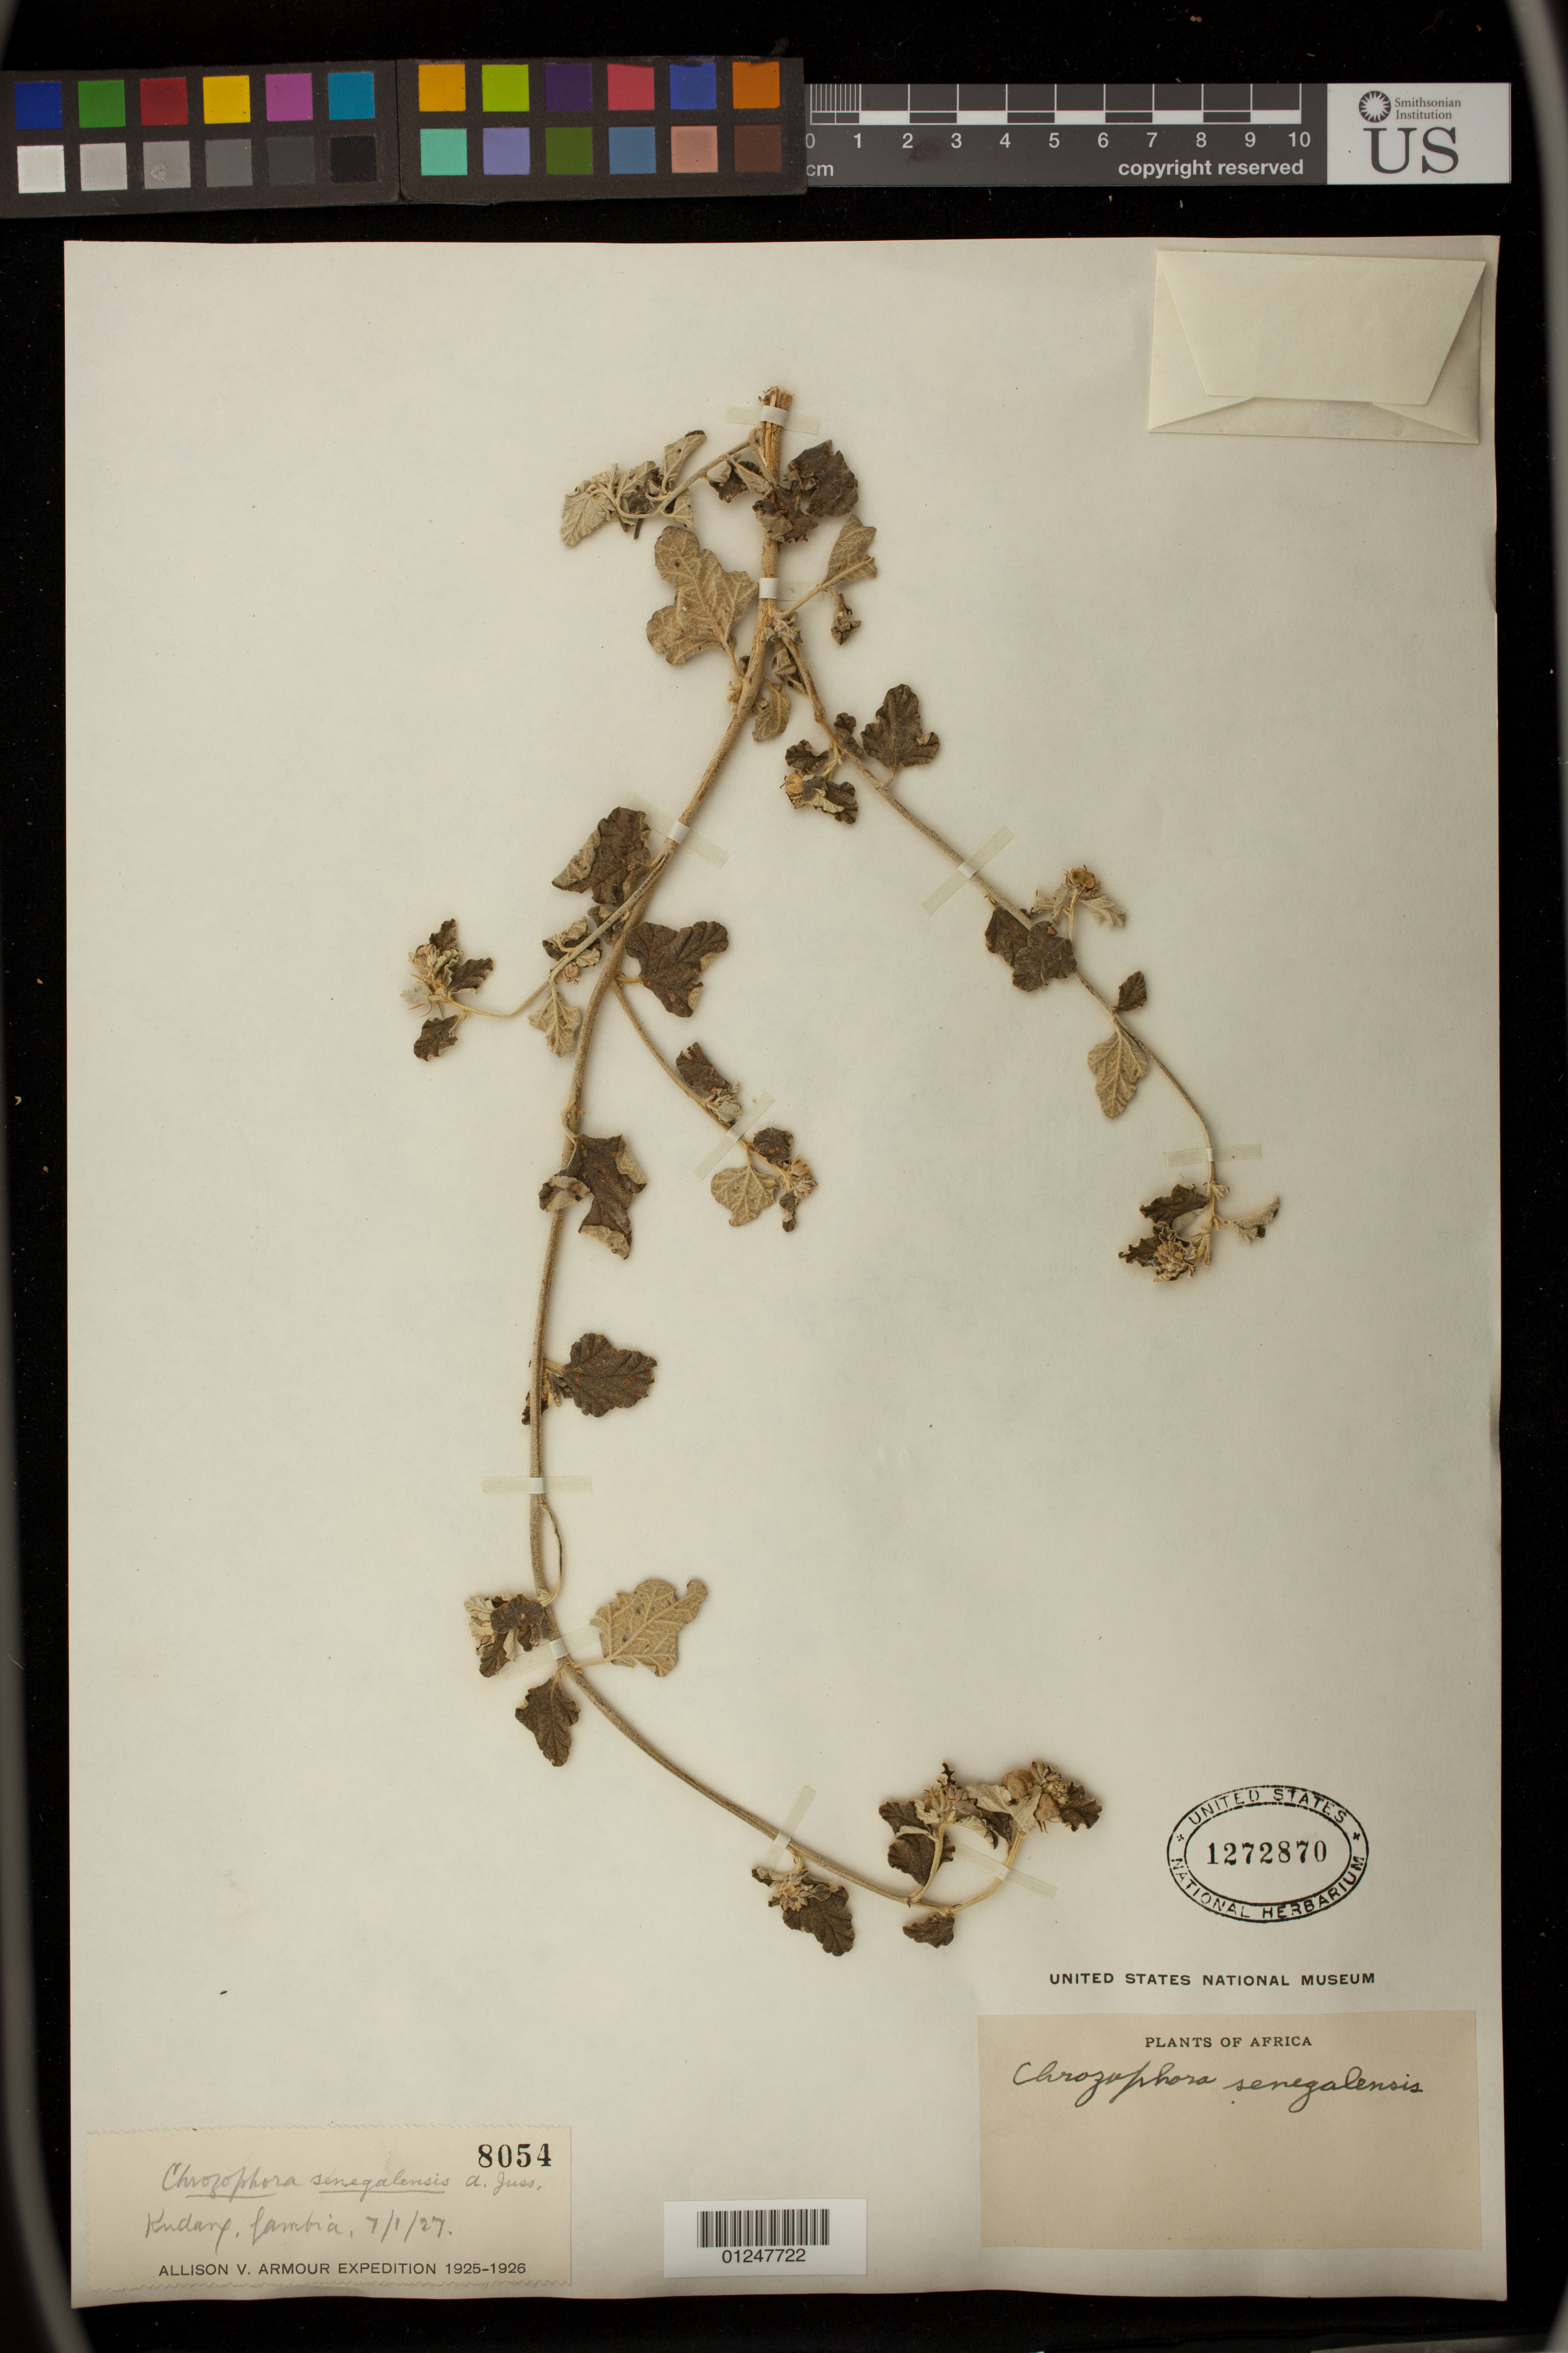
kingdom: Plantae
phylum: Tracheophyta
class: Magnoliopsida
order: Malpighiales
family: Euphorbiaceae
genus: Chrozophora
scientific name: Chrozophora senegalensis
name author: (Lam.) A. Juss. ex Spreng.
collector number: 8054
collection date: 1927-07-01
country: Gambia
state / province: Central River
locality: Kudang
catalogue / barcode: US 1272870